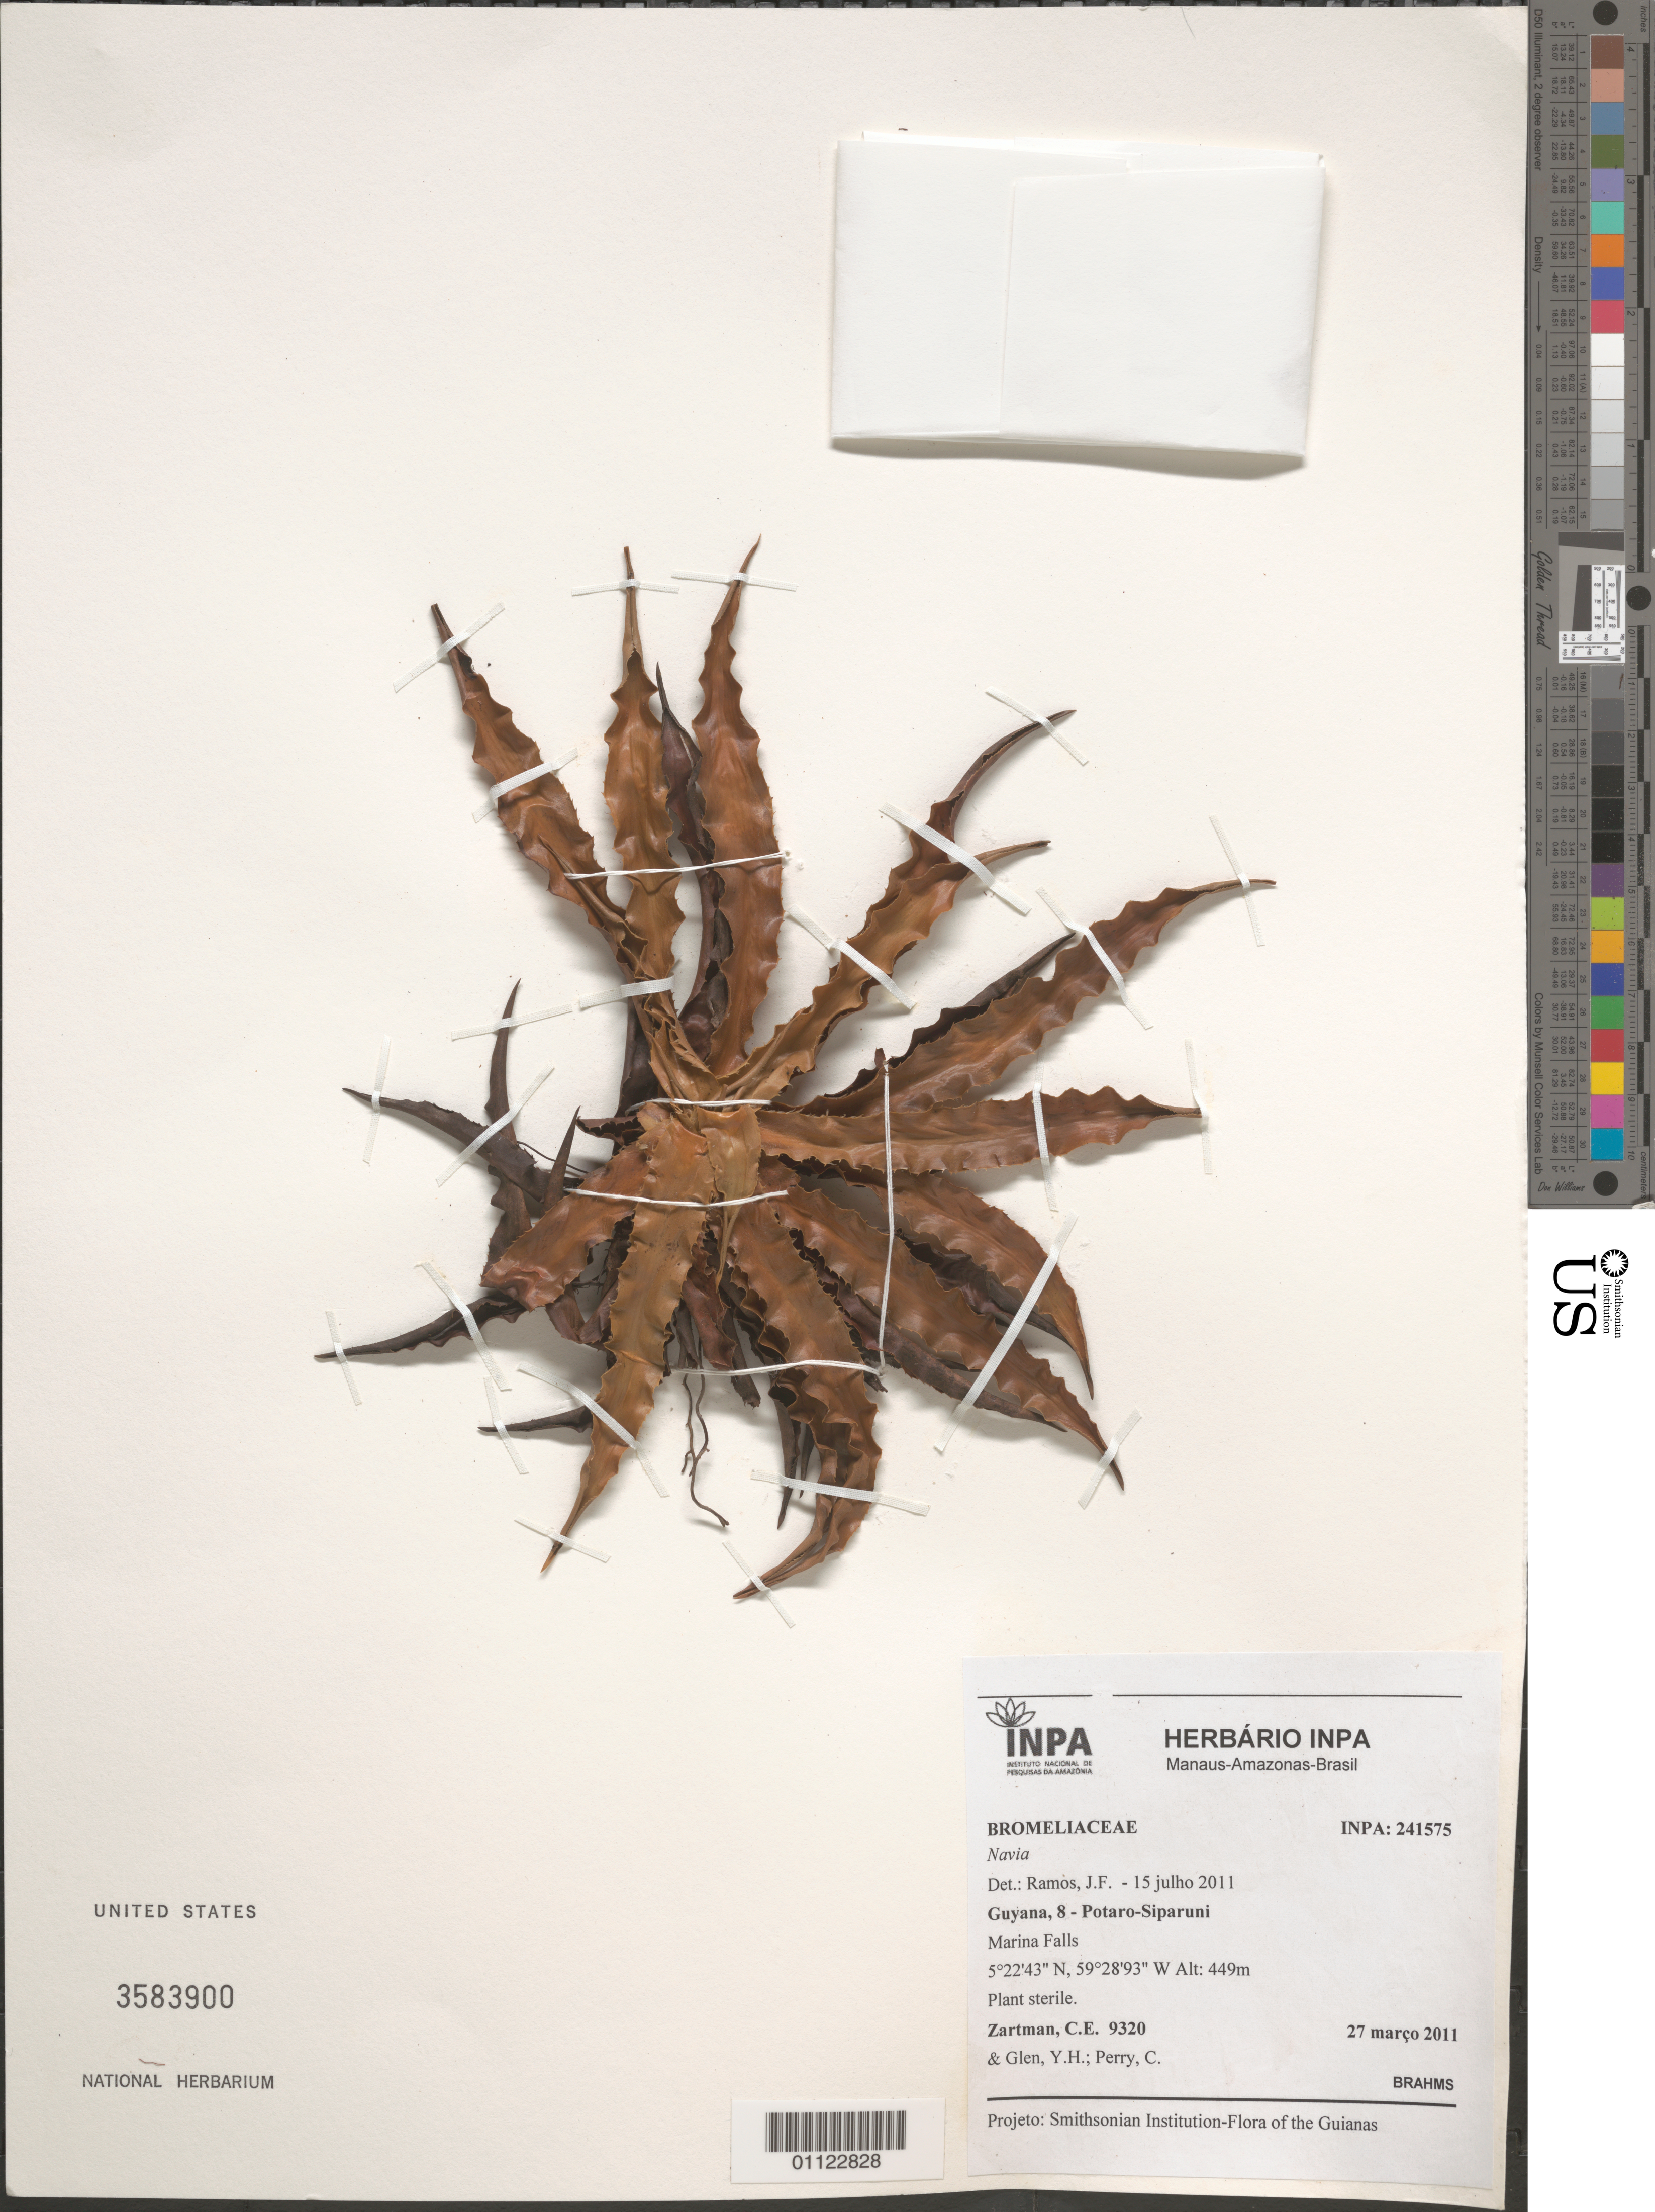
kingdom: Plantae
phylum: Tracheophyta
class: Liliopsida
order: Poales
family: Bromeliaceae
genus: Navia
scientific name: Navia sp.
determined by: Ramos, J. F.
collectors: C. Zartman, Y. Glen & C. Perry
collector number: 9320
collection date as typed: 27-Mar-11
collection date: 1911-03-27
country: Guyana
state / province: Potaro-Siparuni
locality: Marina Falls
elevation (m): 449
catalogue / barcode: US 3583900